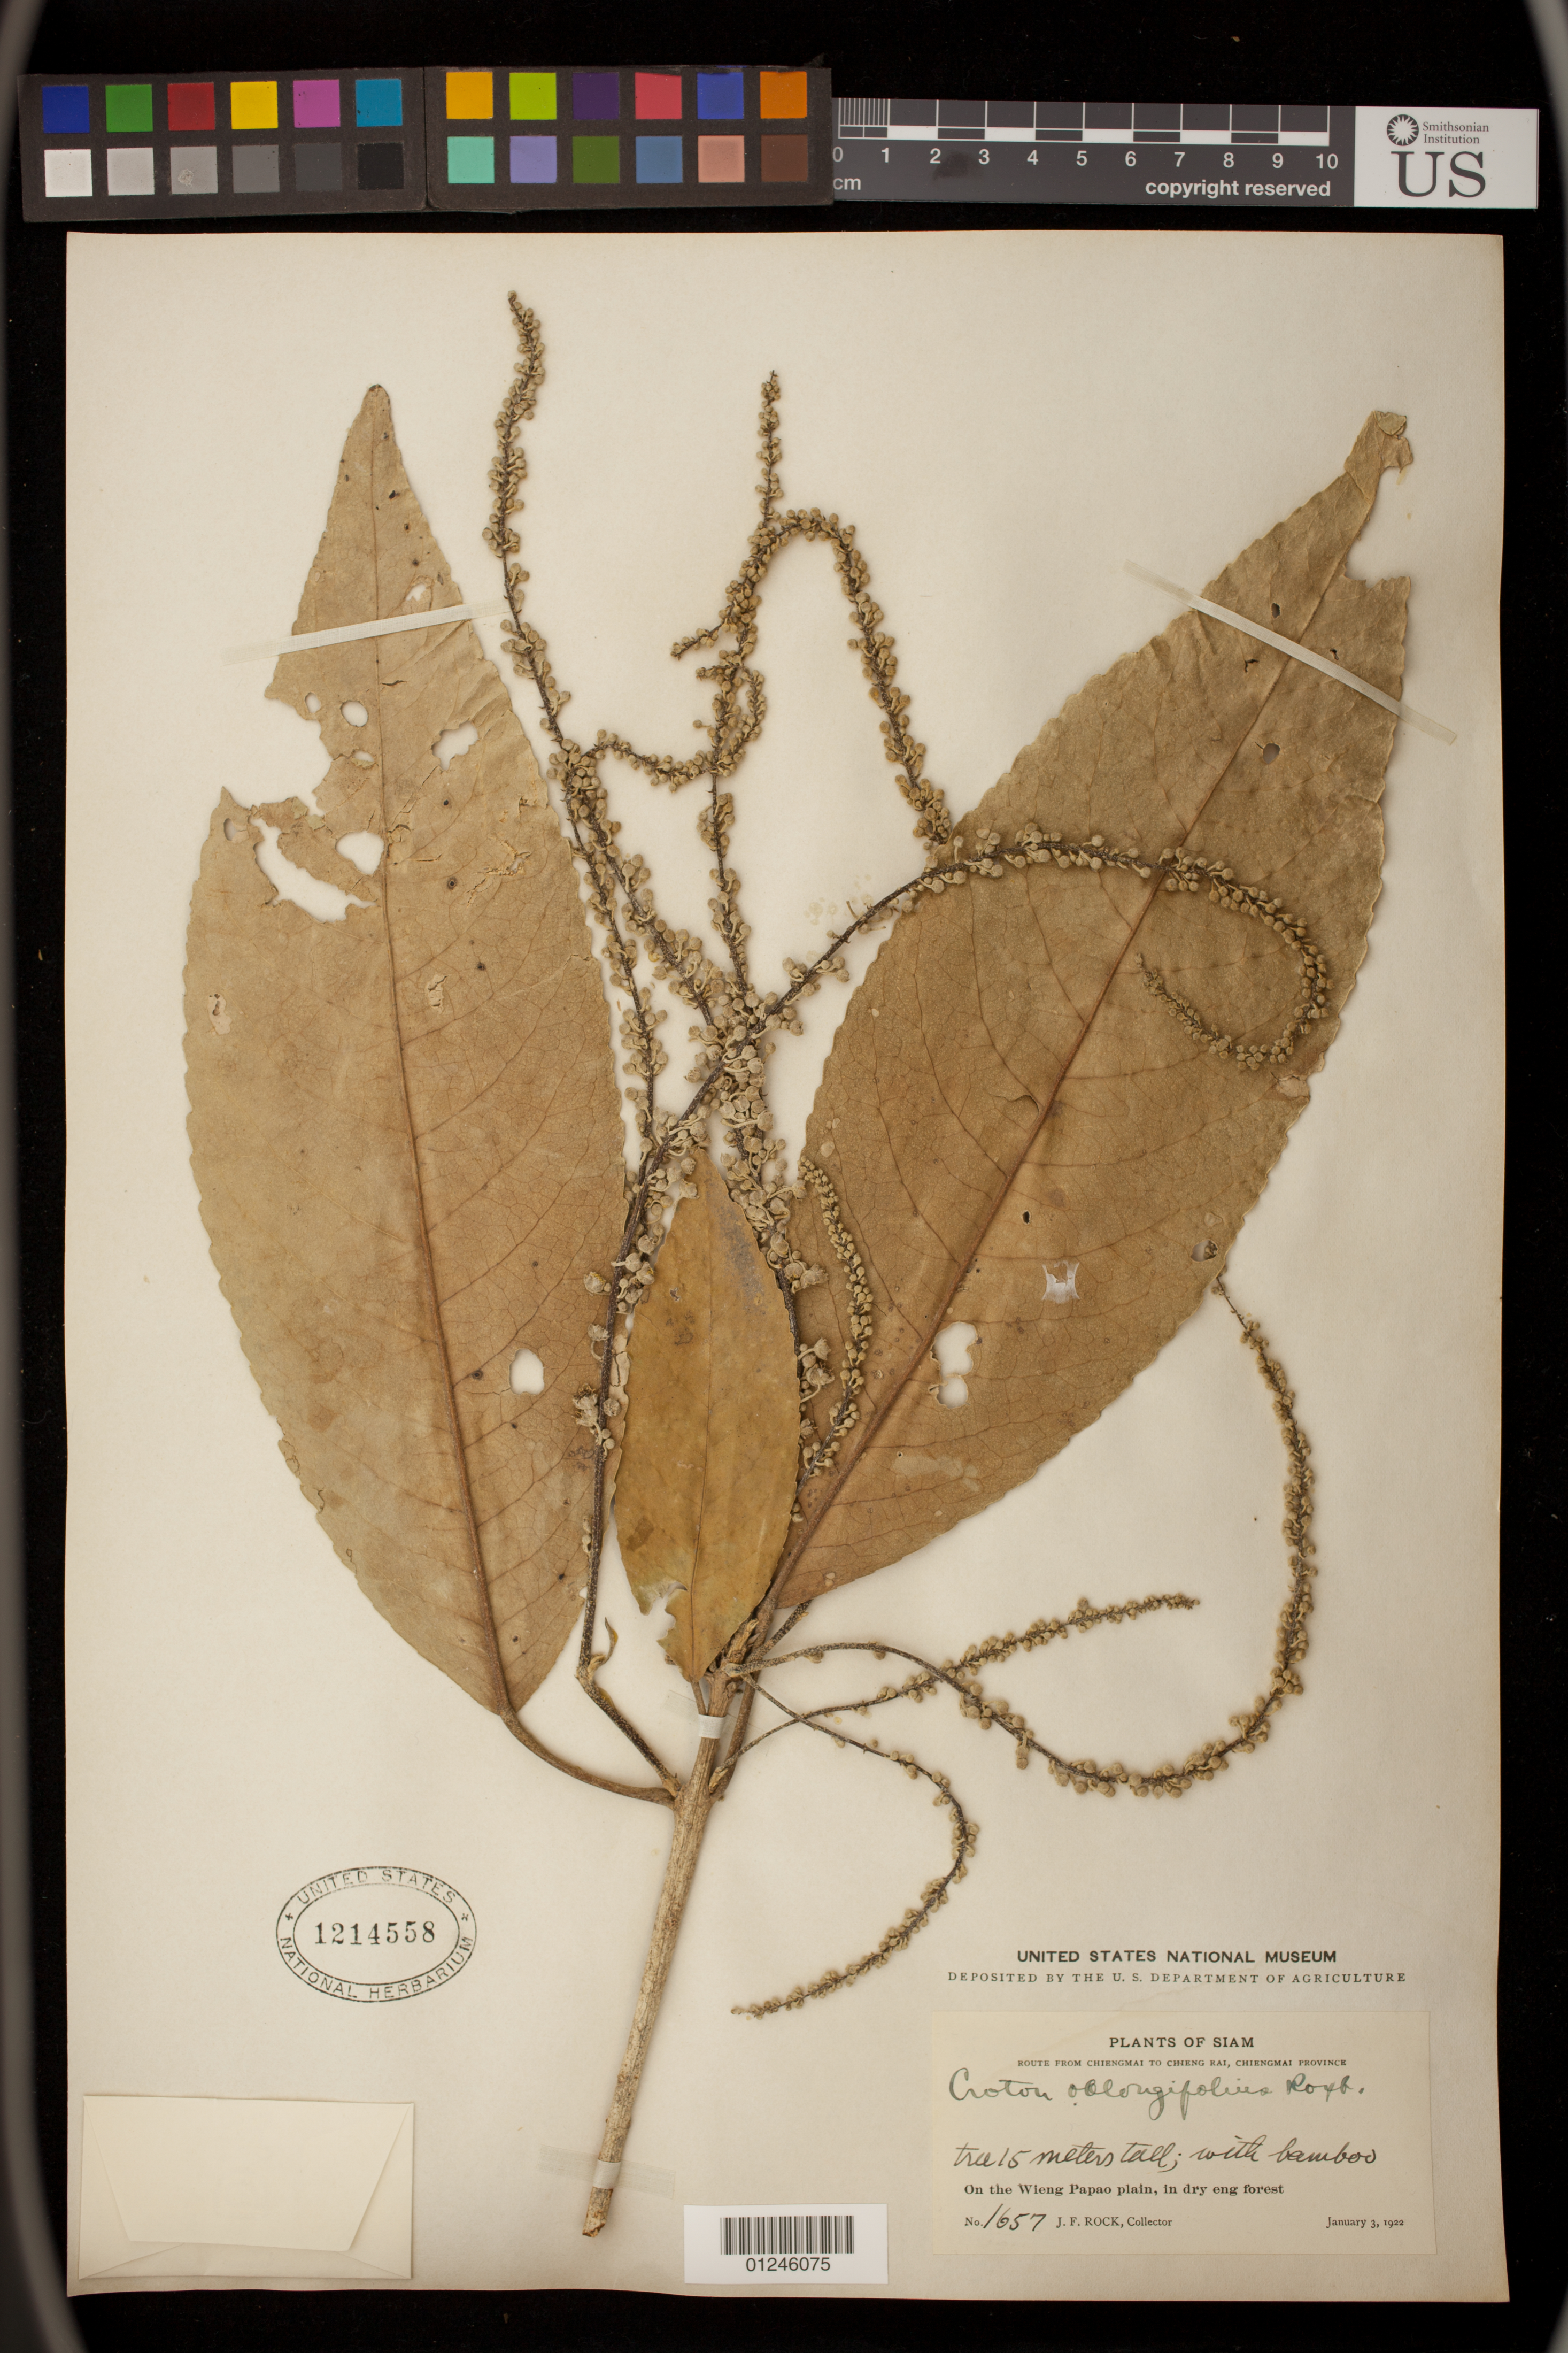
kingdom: Plantae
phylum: Tracheophyta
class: Magnoliopsida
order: Malpighiales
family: Euphorbiaceae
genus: Croton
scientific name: Croton oblongifolius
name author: Roxb.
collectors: J. F. Rock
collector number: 1657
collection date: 1922-01-03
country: Thailand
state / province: Chiang Mai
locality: Route from Chiengmai to Chieng Rai.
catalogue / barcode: US 1214558